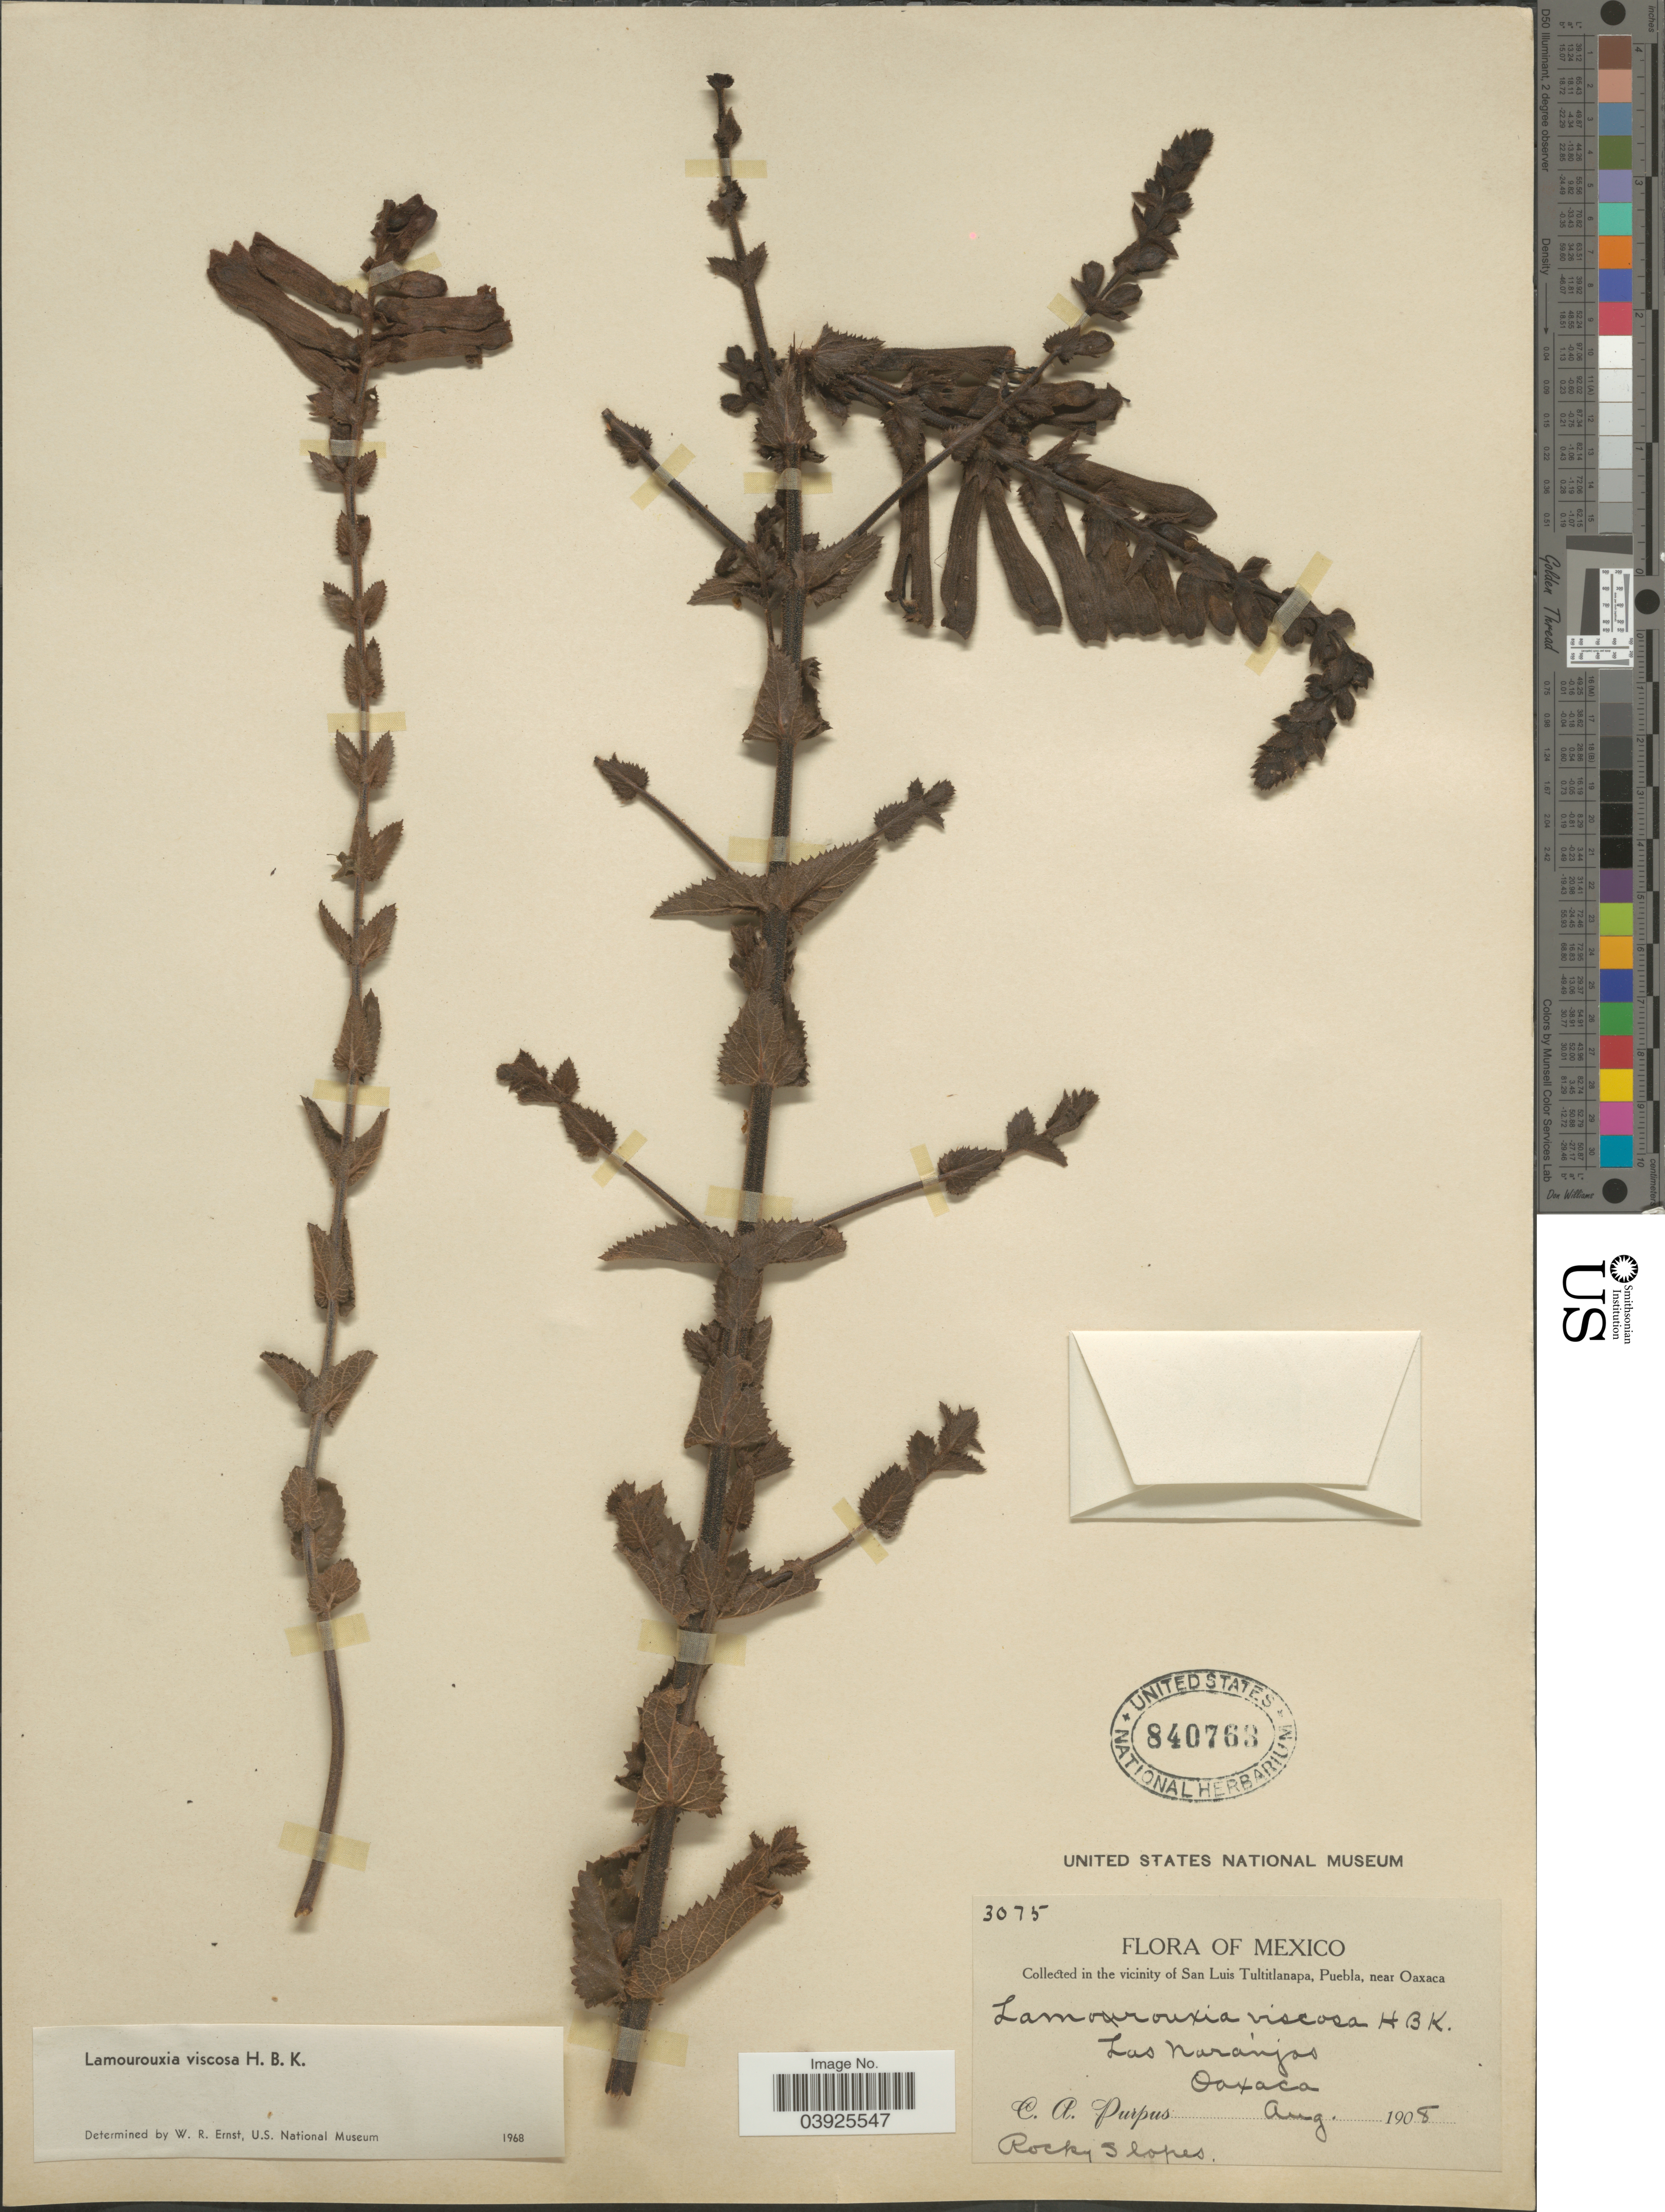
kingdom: Plantae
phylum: Tracheophyta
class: Magnoliopsida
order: Lamiales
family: Orobanchaceae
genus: Lamourouxia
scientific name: Lamourouxia viscosa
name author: Kunth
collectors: C. A. Purpus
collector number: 3075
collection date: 1908-08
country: Mexico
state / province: Oaxaca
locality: In the vicinity of San Luis Tultitlanapa, Puebla, near Oaxaca. Las Naranjas.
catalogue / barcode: US 840763